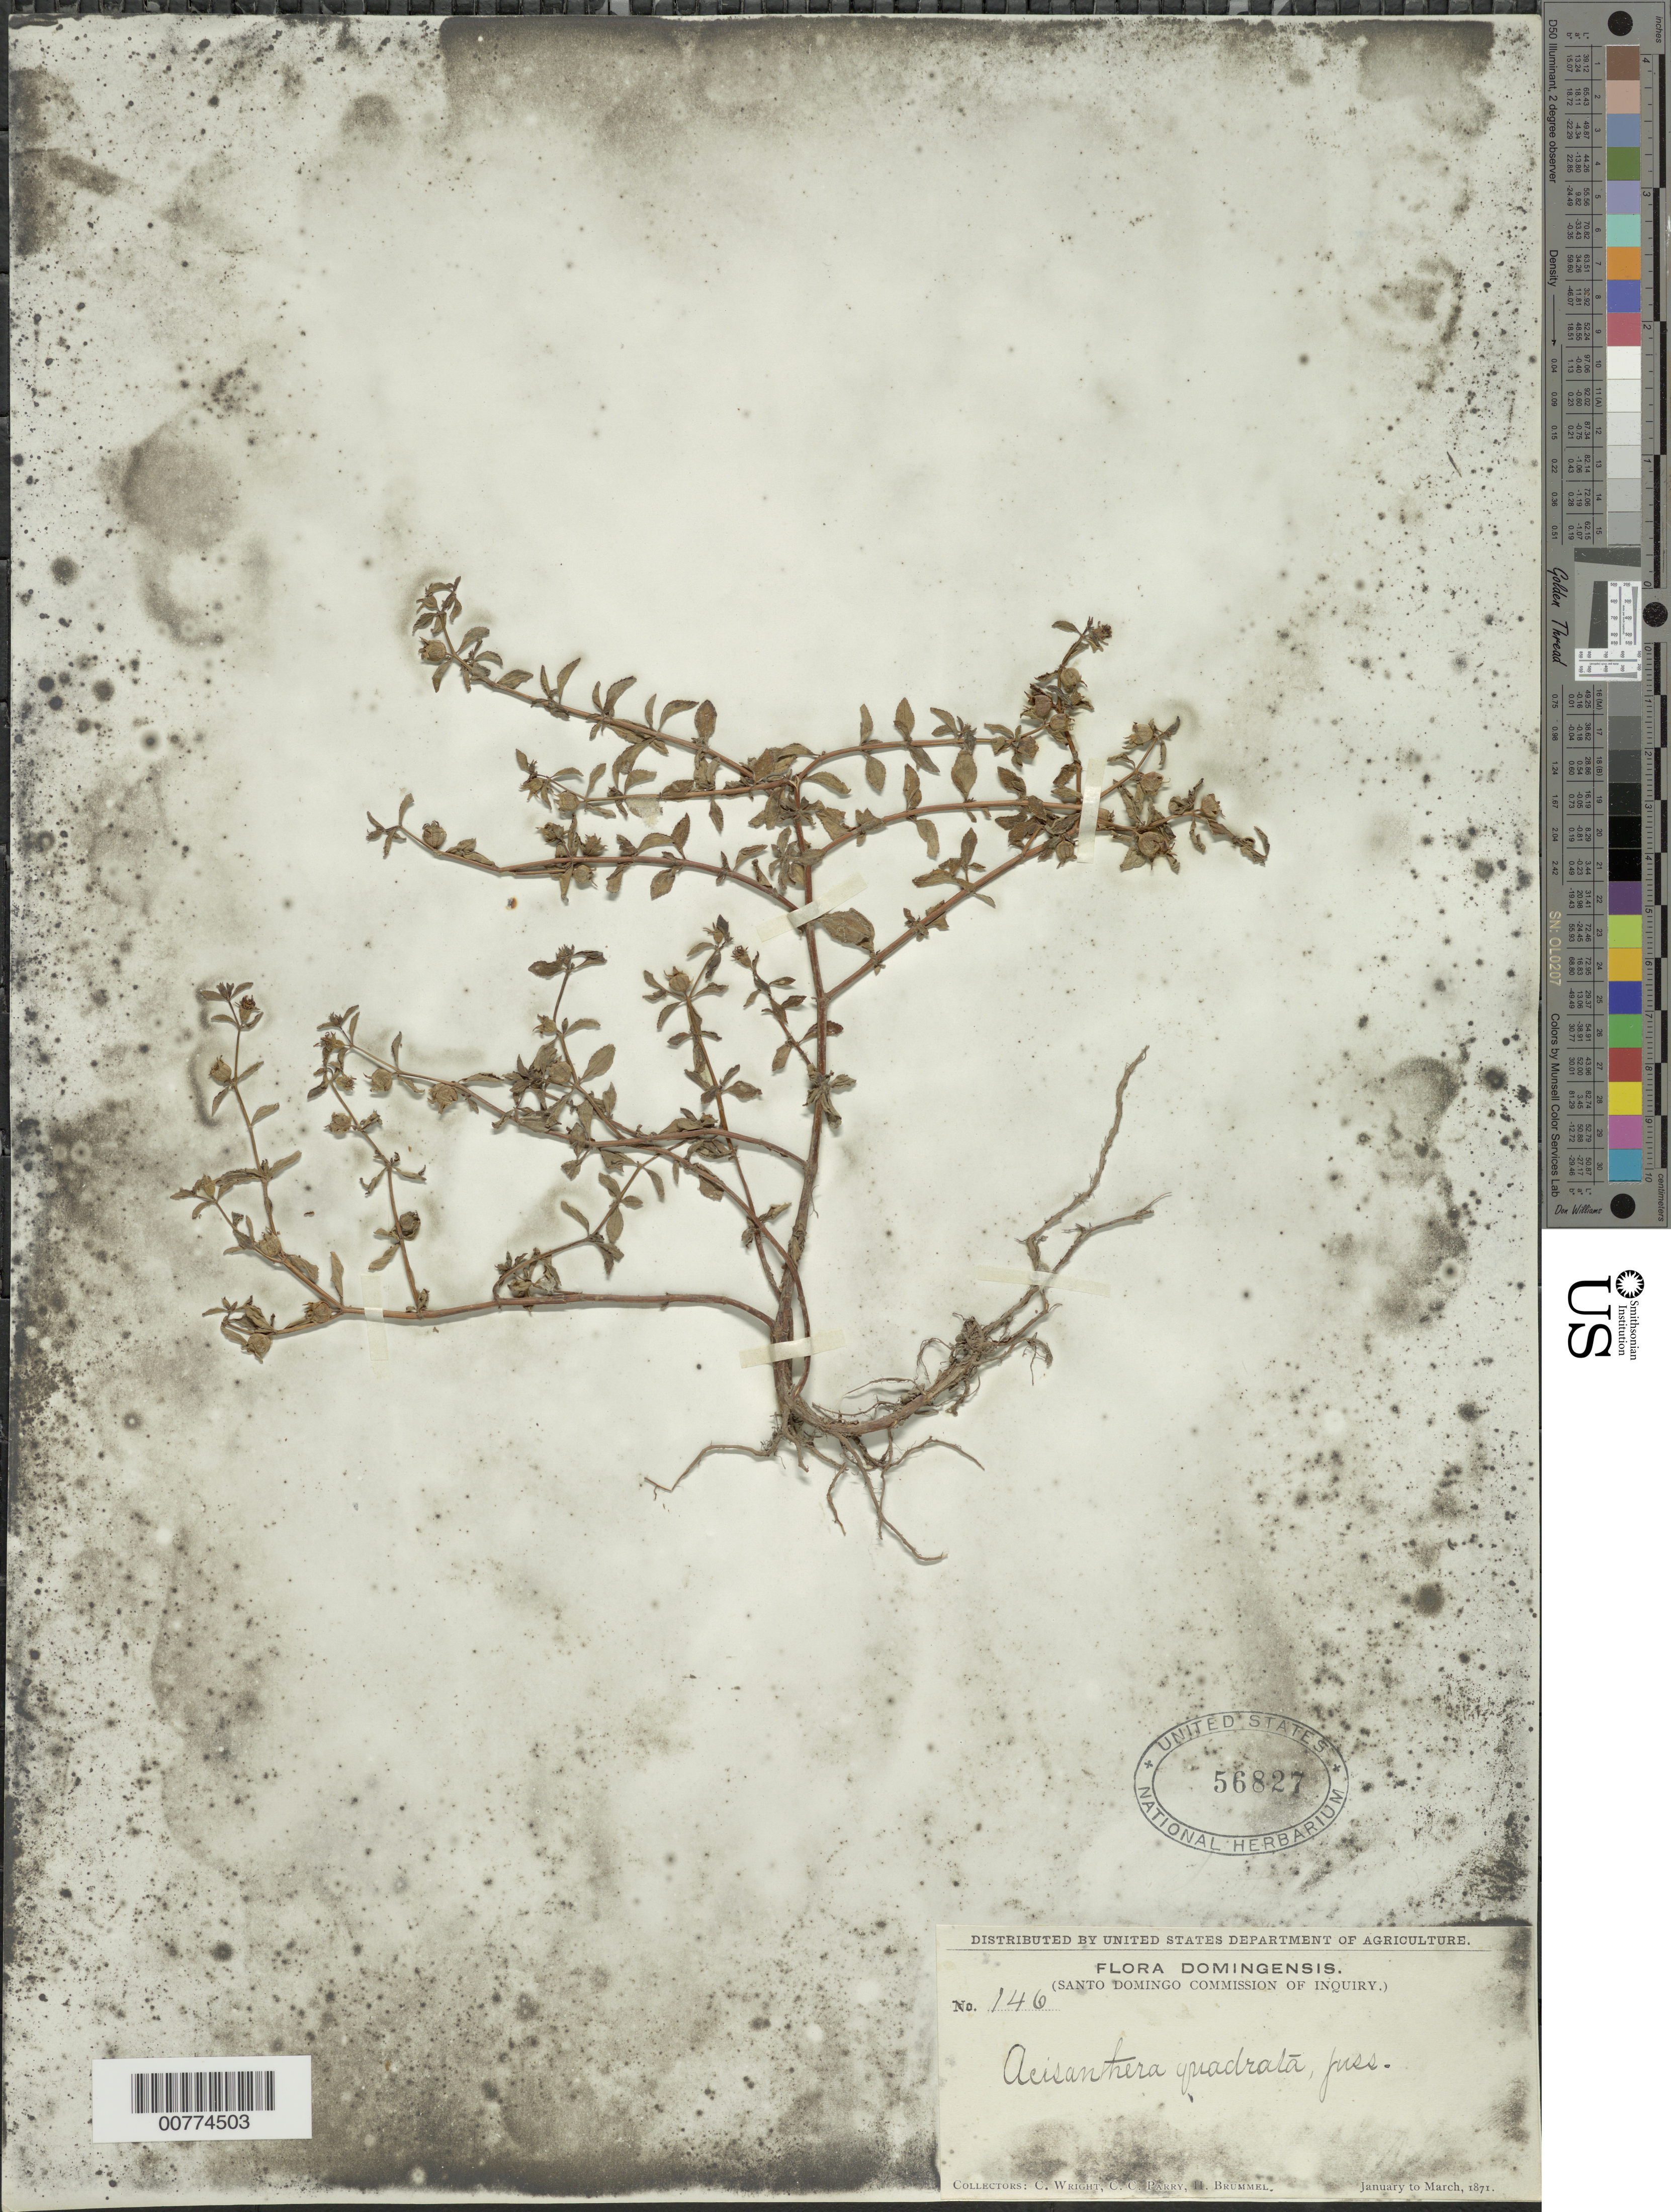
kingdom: Plantae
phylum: Tracheophyta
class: Magnoliopsida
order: Myrtales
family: Melastomataceae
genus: Acisanthera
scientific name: Acisanthera erecta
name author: Gleason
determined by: Nunes da Silva, Diego, (RB), Jardim Botanico do Rio de Janeiro - Herbario (BRAZIL)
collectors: C. Wright, C. C. Parry & H. Brummel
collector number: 146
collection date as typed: Jan 1871 to -- Mar 1871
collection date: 1871-01/1871-03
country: Dominican Republic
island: Hispaniola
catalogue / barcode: US 56827